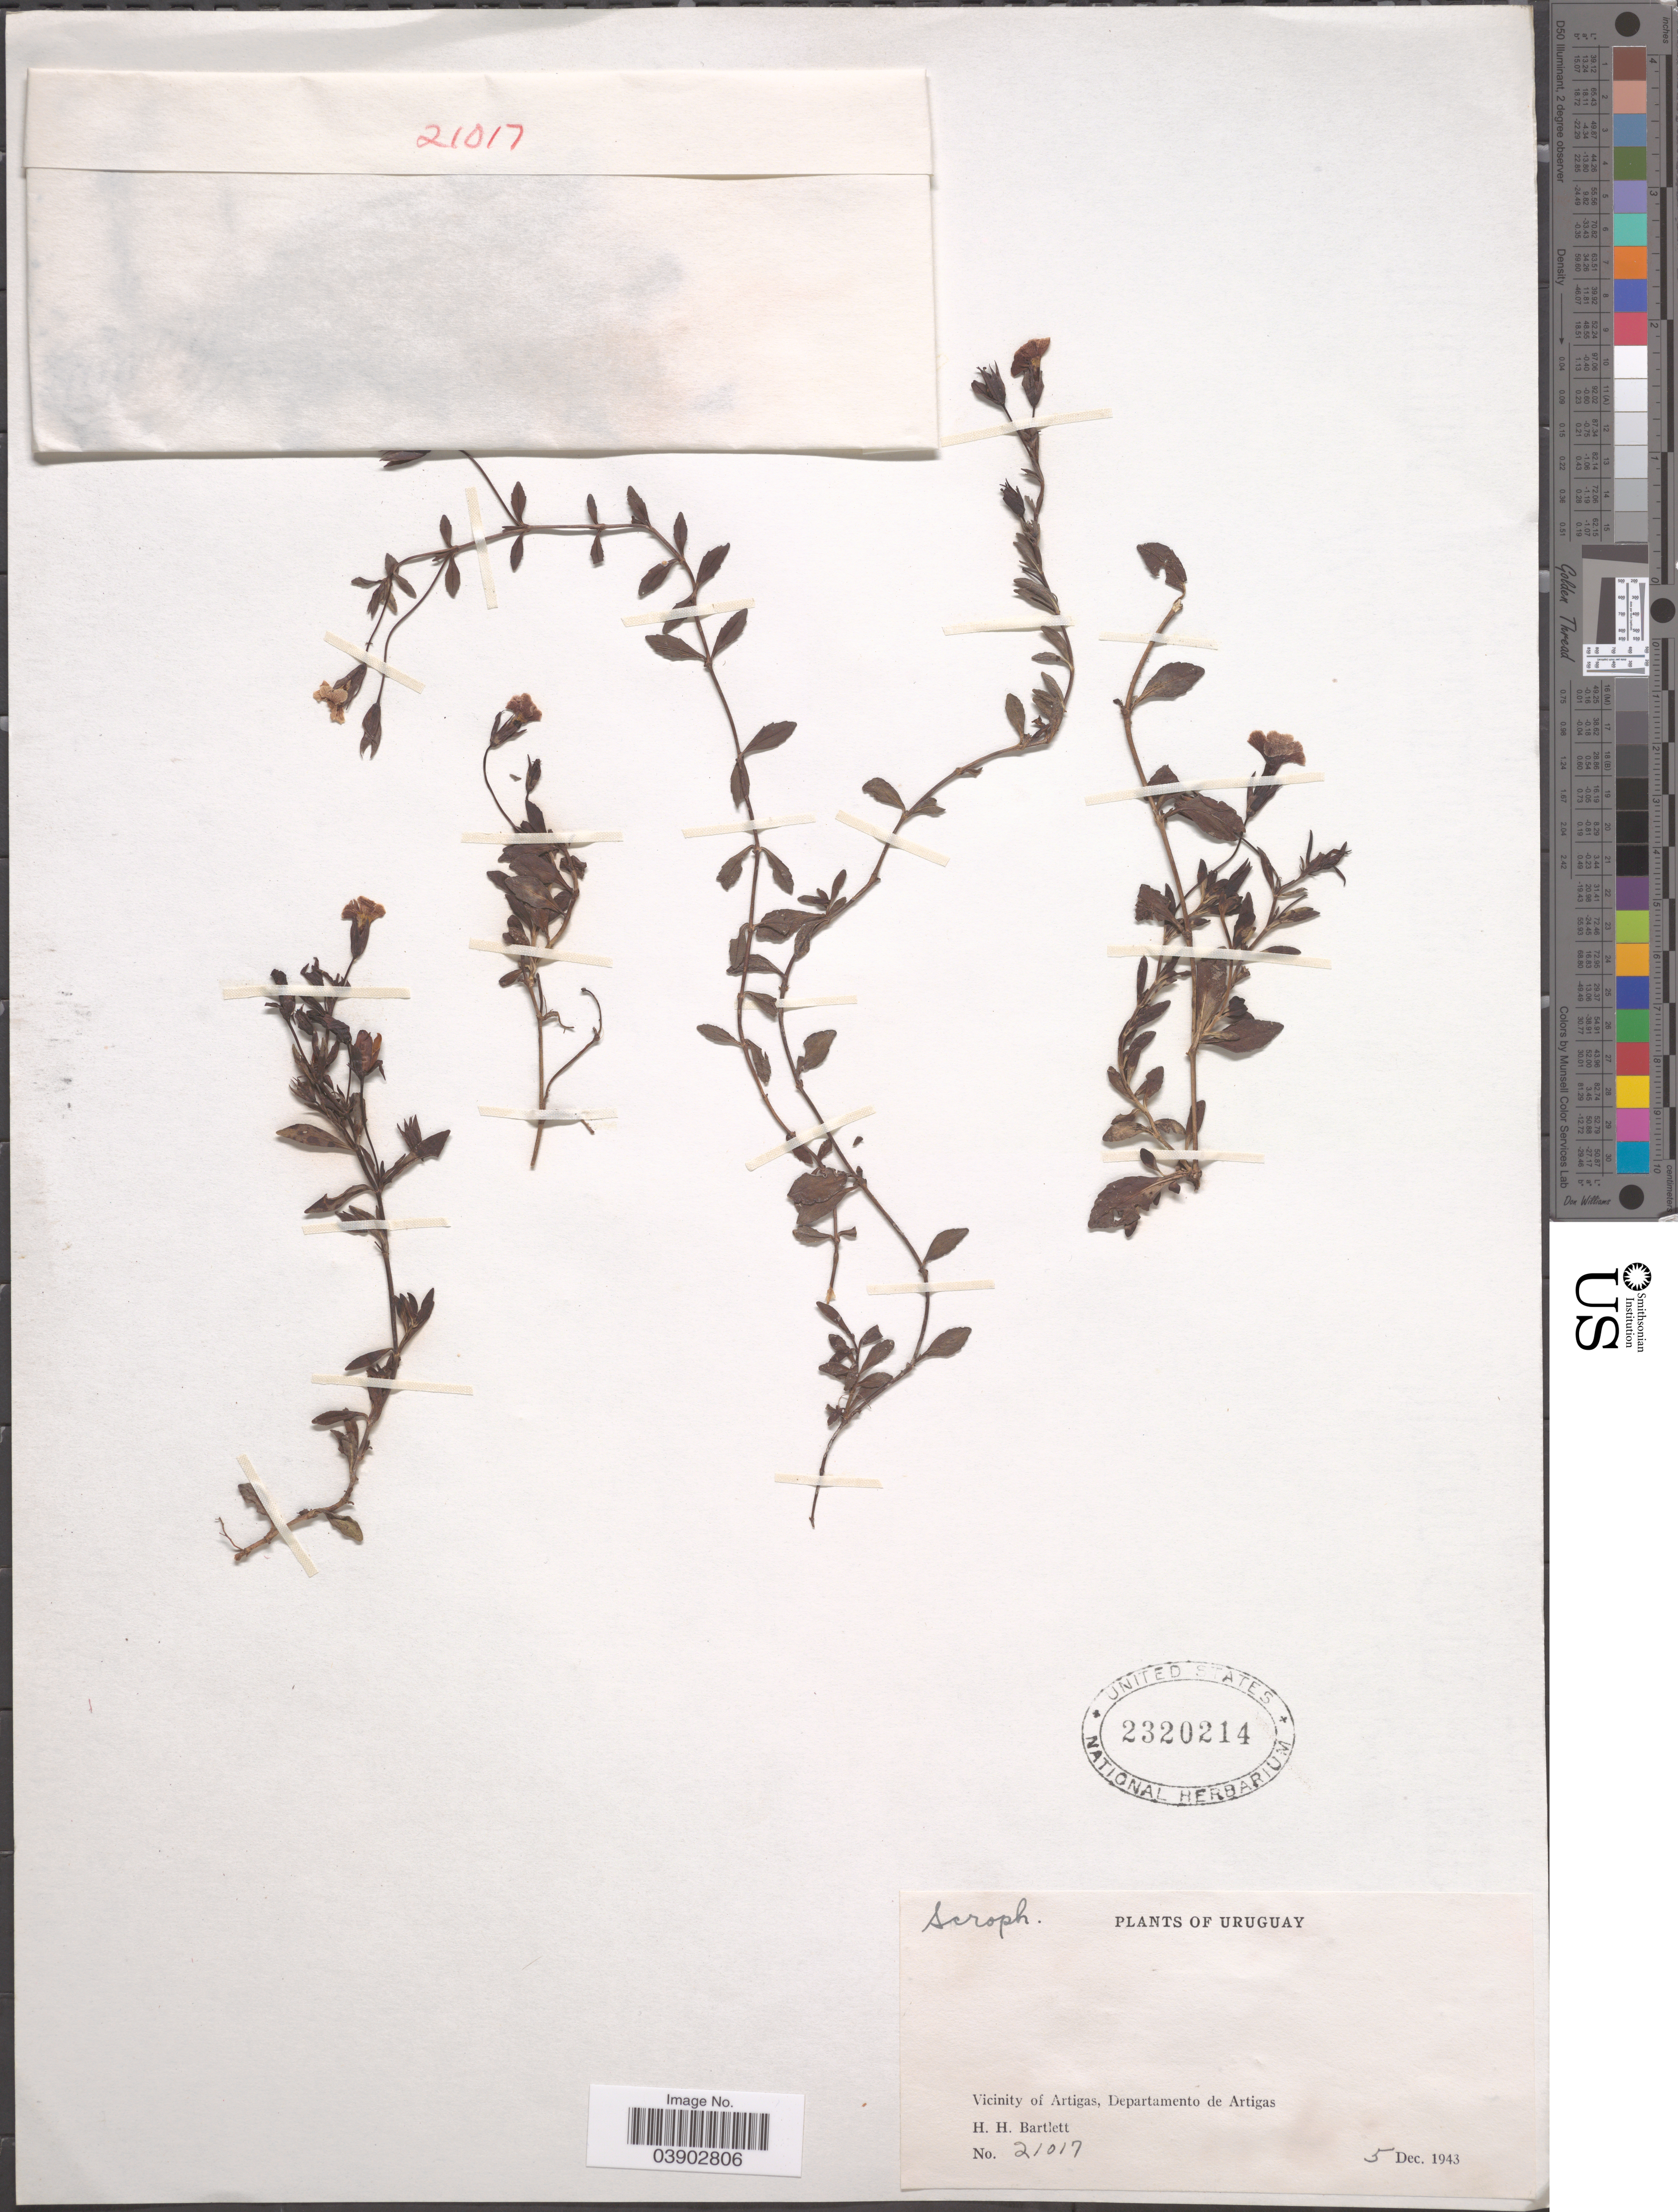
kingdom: Plantae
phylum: Tracheophyta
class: Magnoliopsida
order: Lamiales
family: Plantaginaceae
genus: Mecardonia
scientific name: Mecardonia sp.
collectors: H. H. Bartlett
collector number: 21017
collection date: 1943-12-05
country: Uruguay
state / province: Artigas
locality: Vicinity of Artigas, Departamento de Artigas.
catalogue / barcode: US 2320214